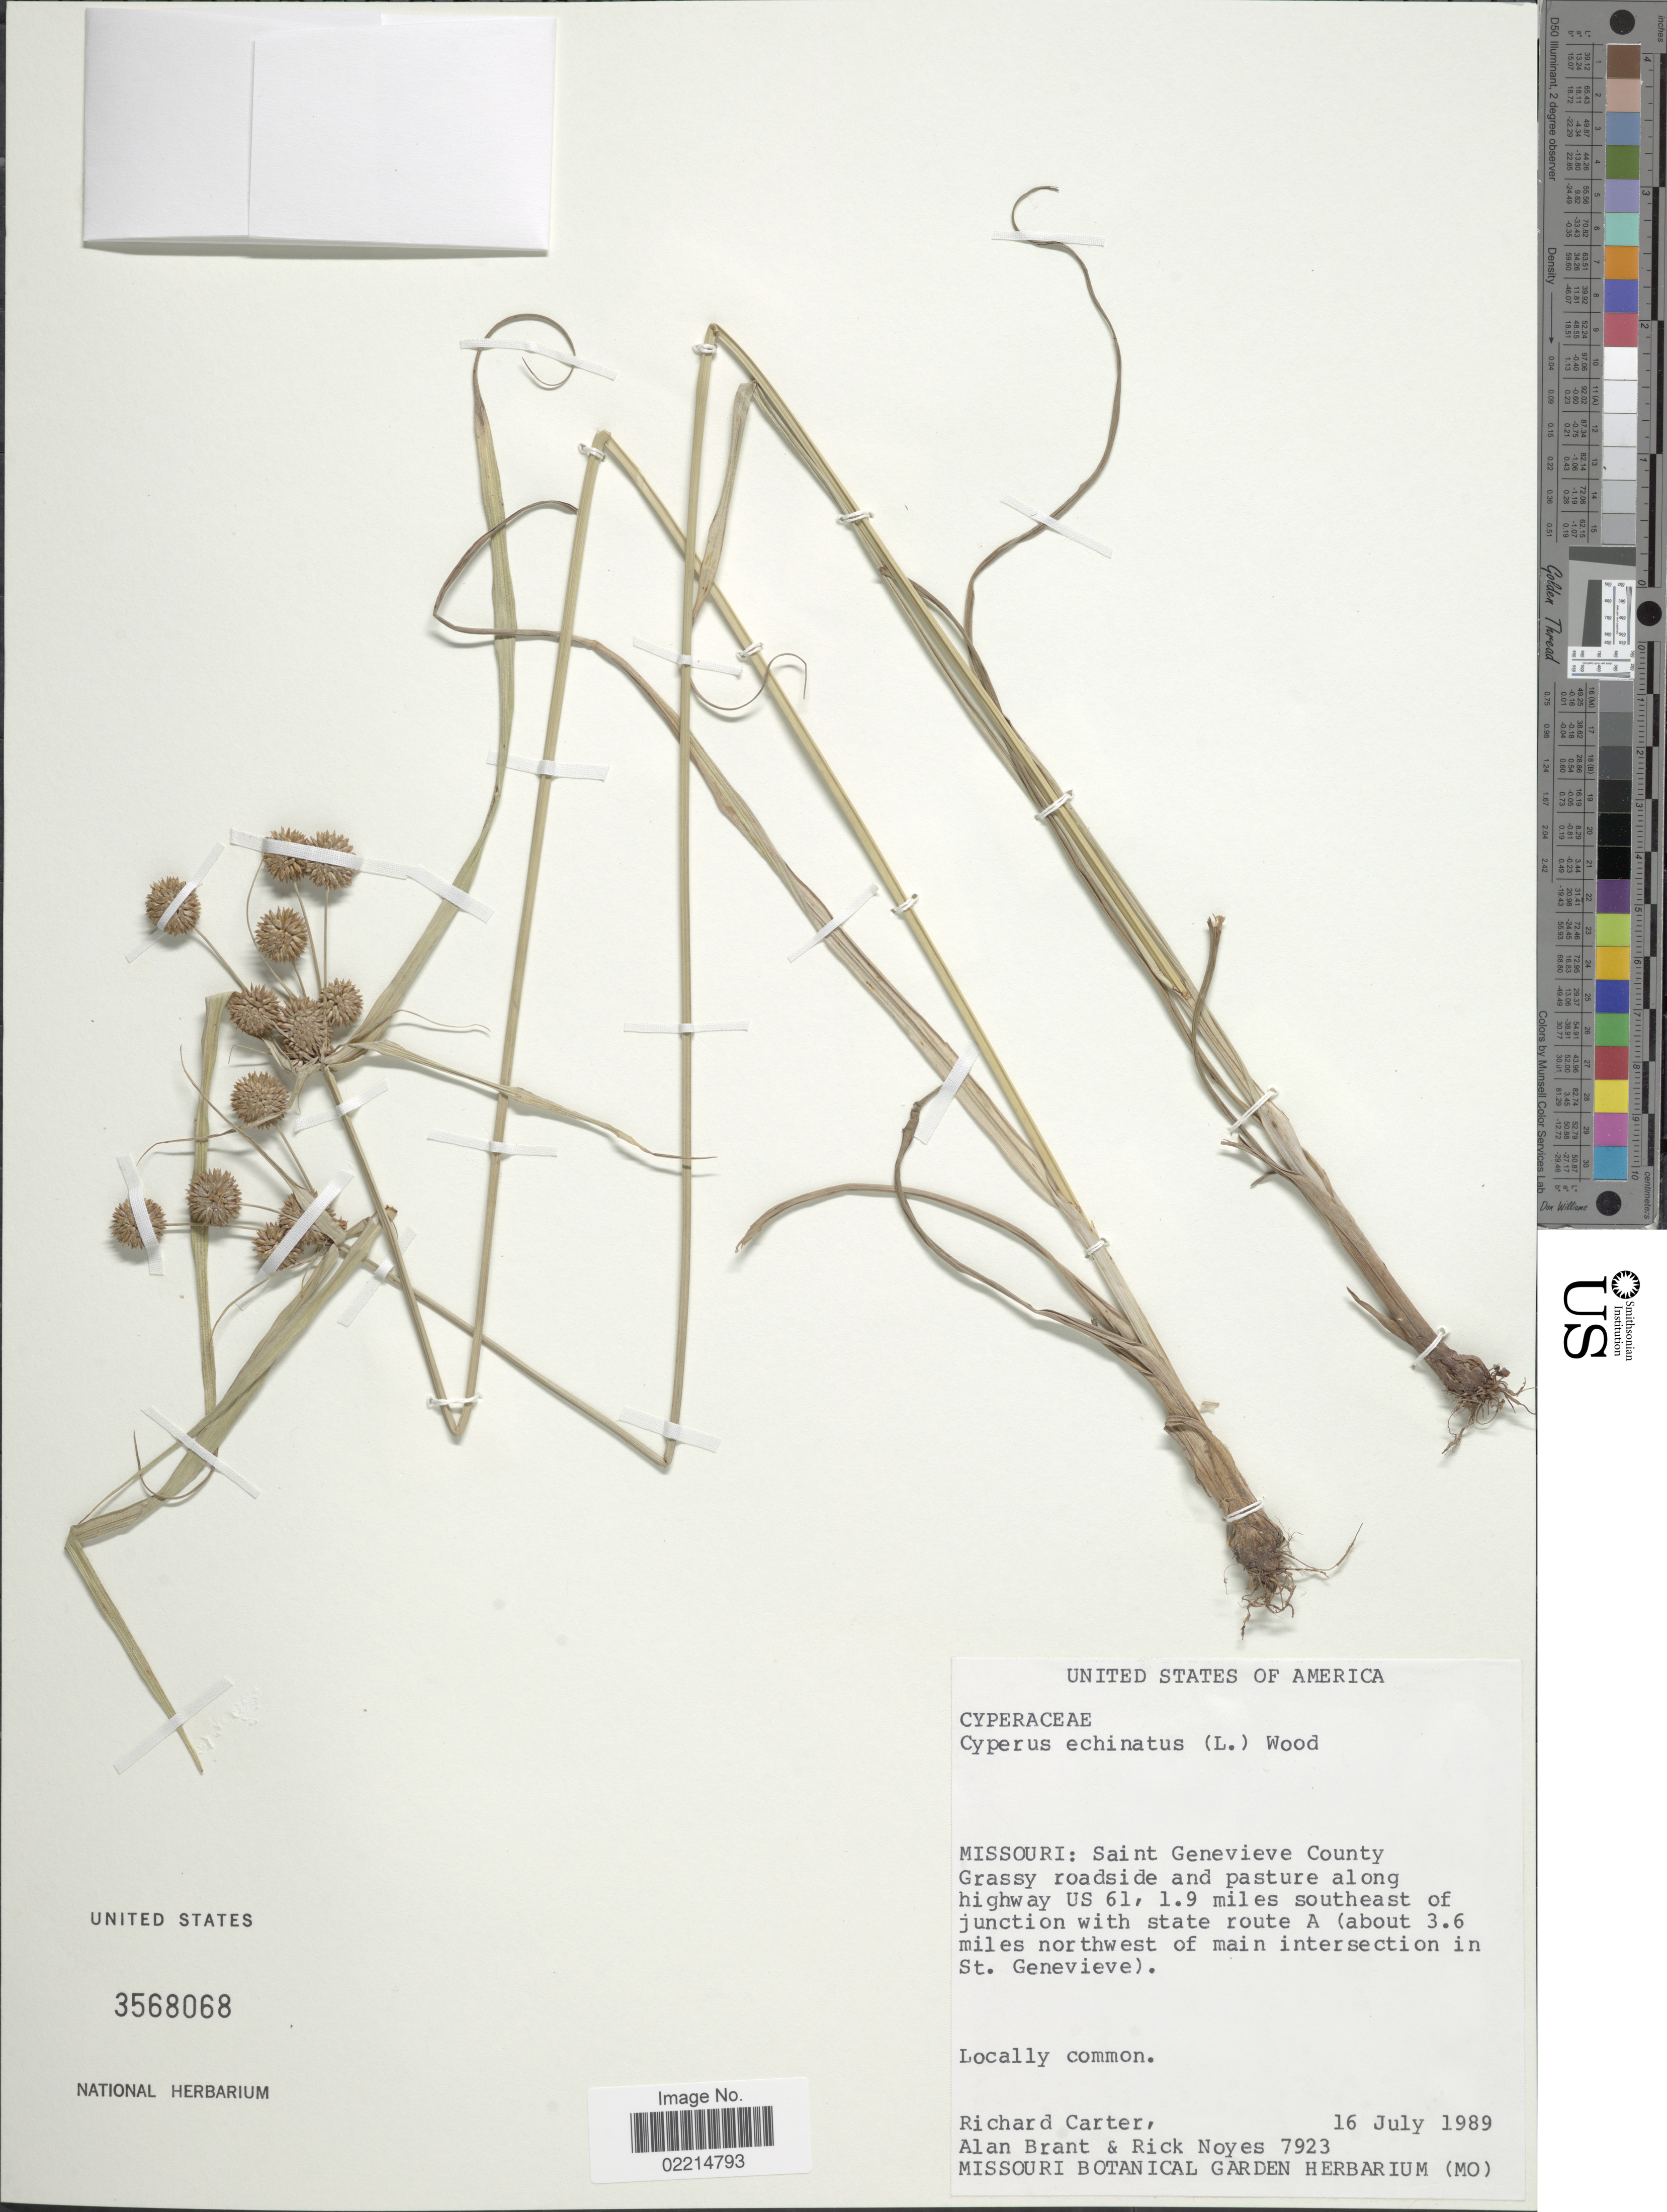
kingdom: Plantae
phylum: Tracheophyta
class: Liliopsida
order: Poales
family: Cyperaceae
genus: Cyperus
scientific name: Cyperus echinatus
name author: (L.) Alph. Wood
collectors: R. Carter, A. Brant & R. Noyes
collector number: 7923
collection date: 1989-07-16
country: United States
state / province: Missouri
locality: Saint Genevieve County. Grassy roadside and pasture along highway US 61, 1.9 miles southeast of junction with state route A (about 3.6 miles northwest of main intersection in St. Genevieve)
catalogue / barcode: US 3568068